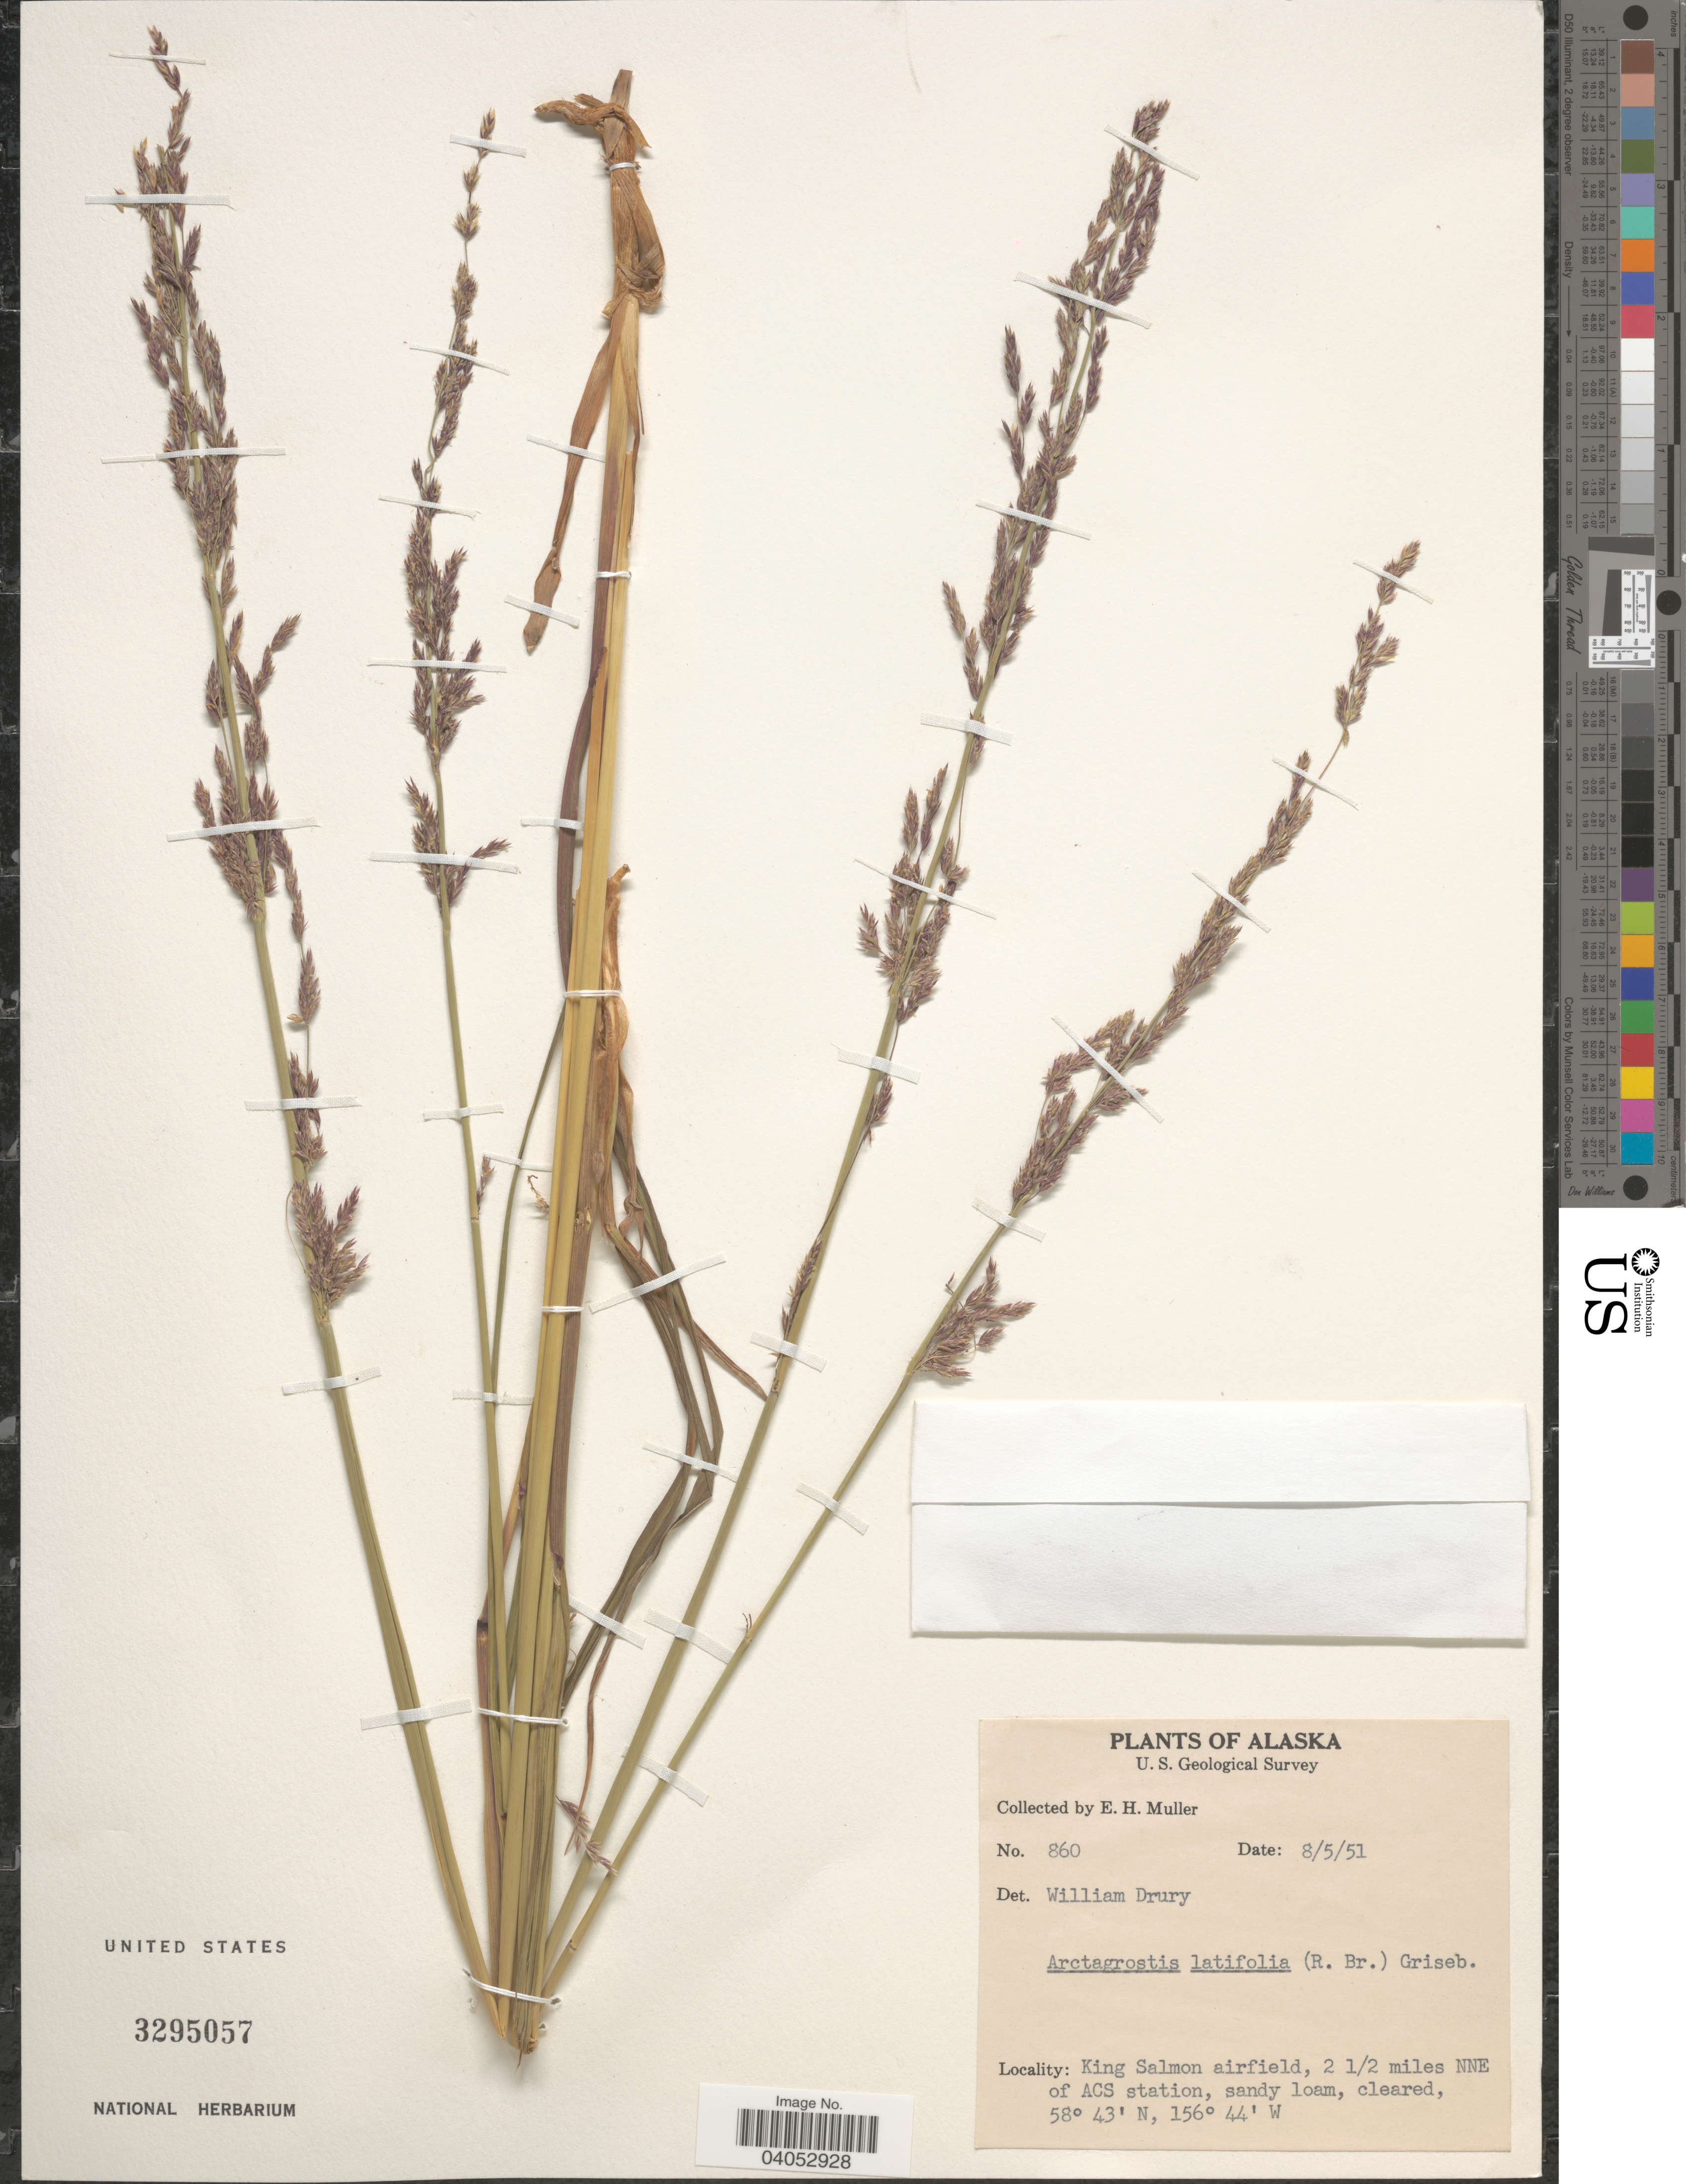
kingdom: Plantae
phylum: Tracheophyta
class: Liliopsida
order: Poales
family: Poaceae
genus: Arctagrostis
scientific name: Arctagrostis latifolia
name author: (R. Br.) Griseb.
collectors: E. H. Muller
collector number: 860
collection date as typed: Transcribed d/m/y: 5/8/51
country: United States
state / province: Alaska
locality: King Salmon airfield, 2½ miles NNE of ACS station.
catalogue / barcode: US 3295057